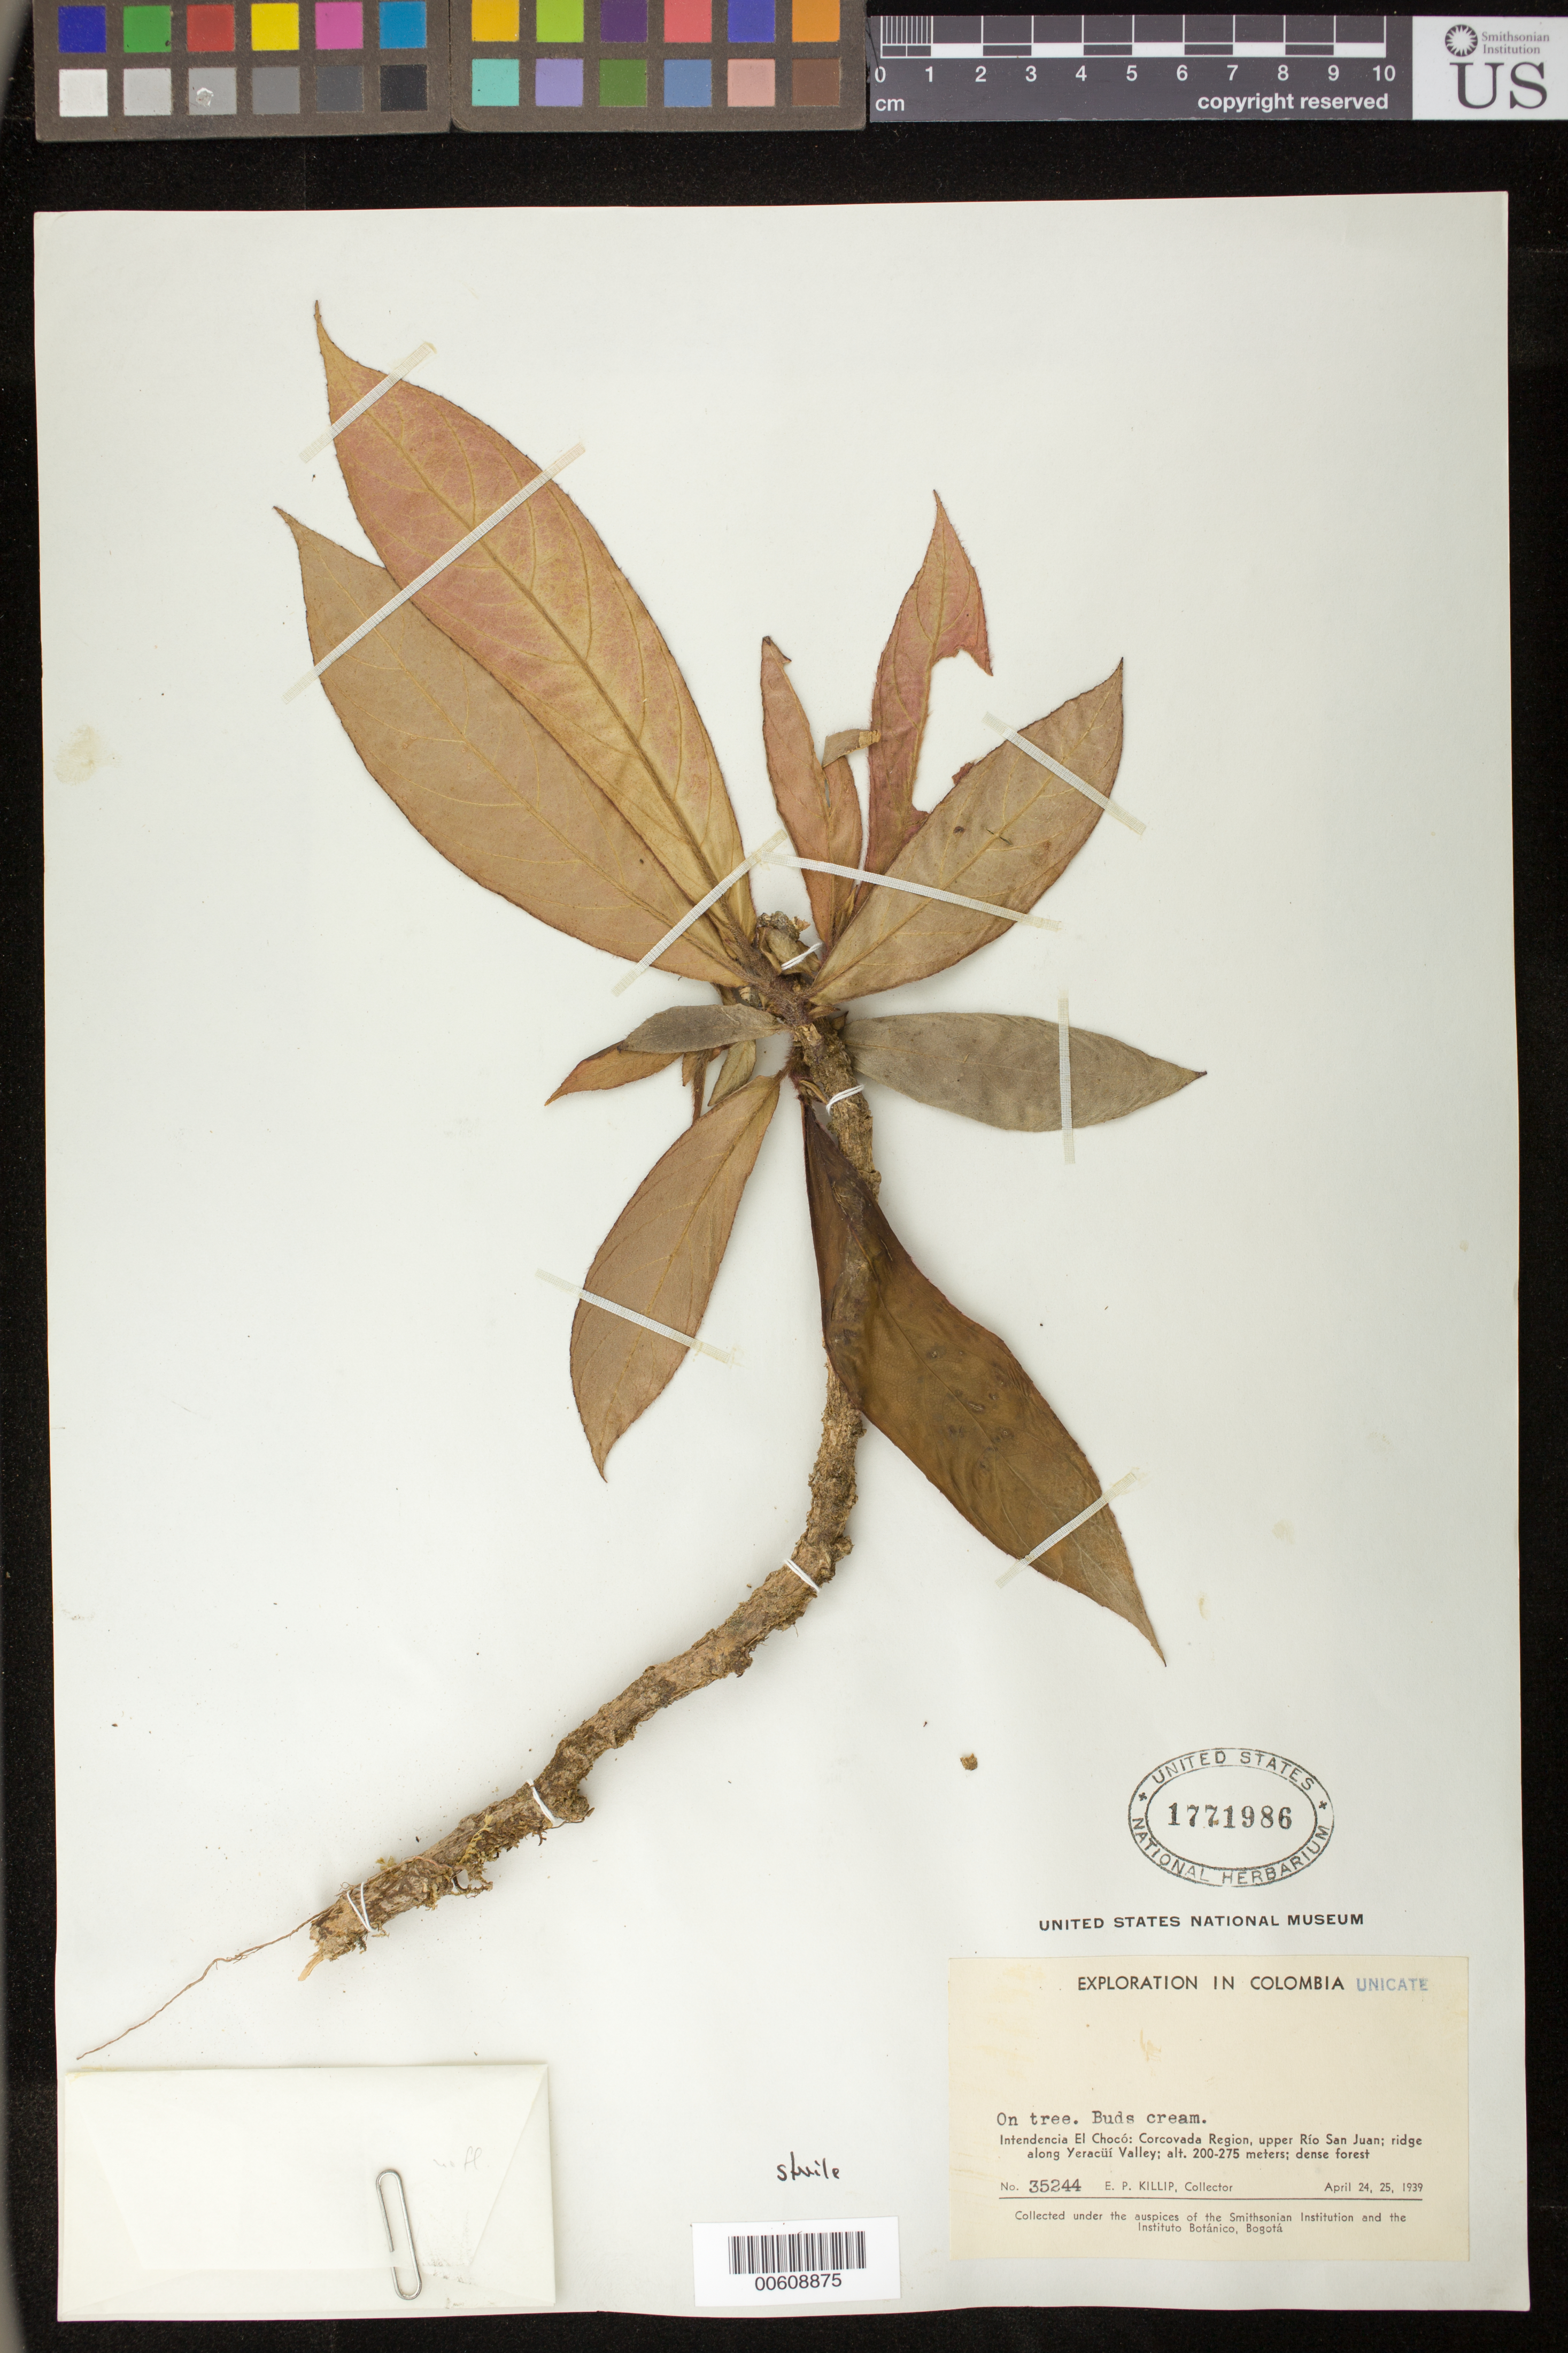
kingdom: Plantae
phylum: Tracheophyta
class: Magnoliopsida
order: Lamiales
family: Gesneriaceae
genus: Drymonia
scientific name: Drymonia sp.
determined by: Skog, Laurence E.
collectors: E. P. Killip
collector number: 35244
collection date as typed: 24-25 Apr 1939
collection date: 1939-04-24/1939-04-25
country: Colombia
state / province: Chocó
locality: Corcovada Region, upper Río San Juan; ridge along Yeracüí Valley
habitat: Dense forest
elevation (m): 200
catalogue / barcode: US 1771986